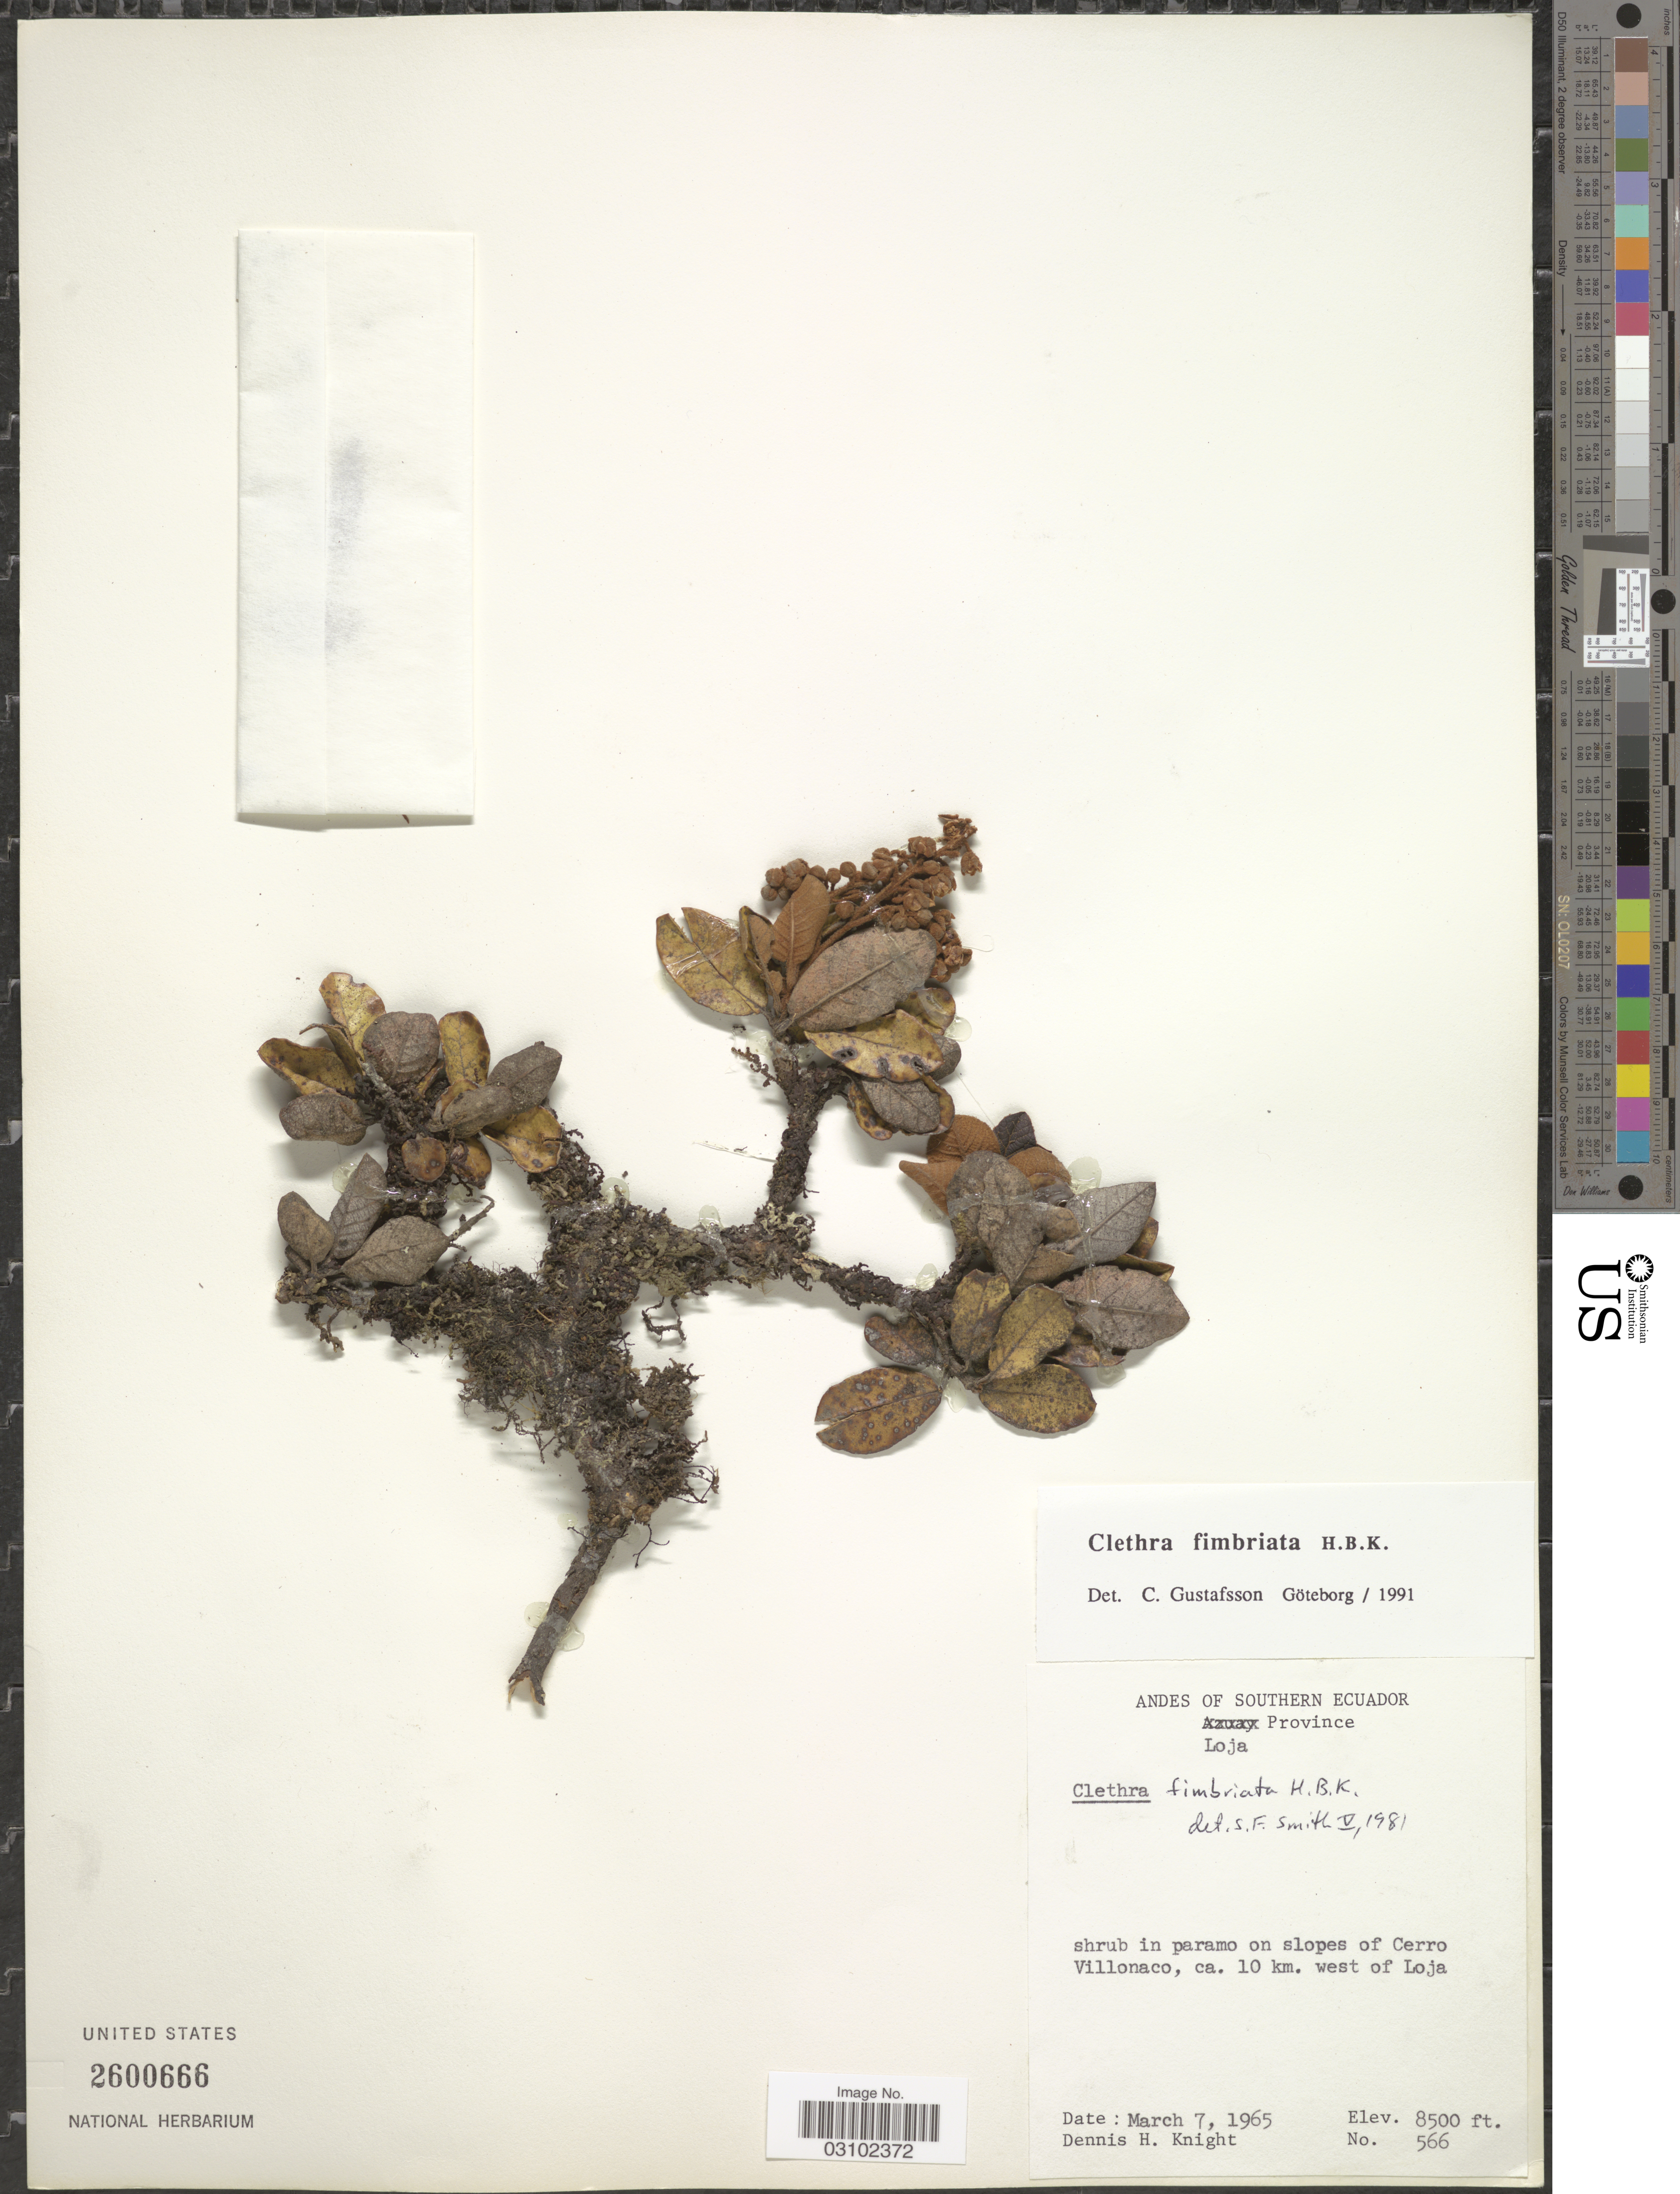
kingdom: Plantae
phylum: Tracheophyta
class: Magnoliopsida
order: Ericales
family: Clethraceae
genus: Clethra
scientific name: Clethra fimbriata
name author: Kunth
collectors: D. Knight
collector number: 566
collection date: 1965-03-07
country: Ecuador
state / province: Loja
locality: Andes of Southern Ecuador, shrub in paramo on slopes of Cerro Villonaco, ca. 10 km. west of Loja.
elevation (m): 2591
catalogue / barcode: US 2600666